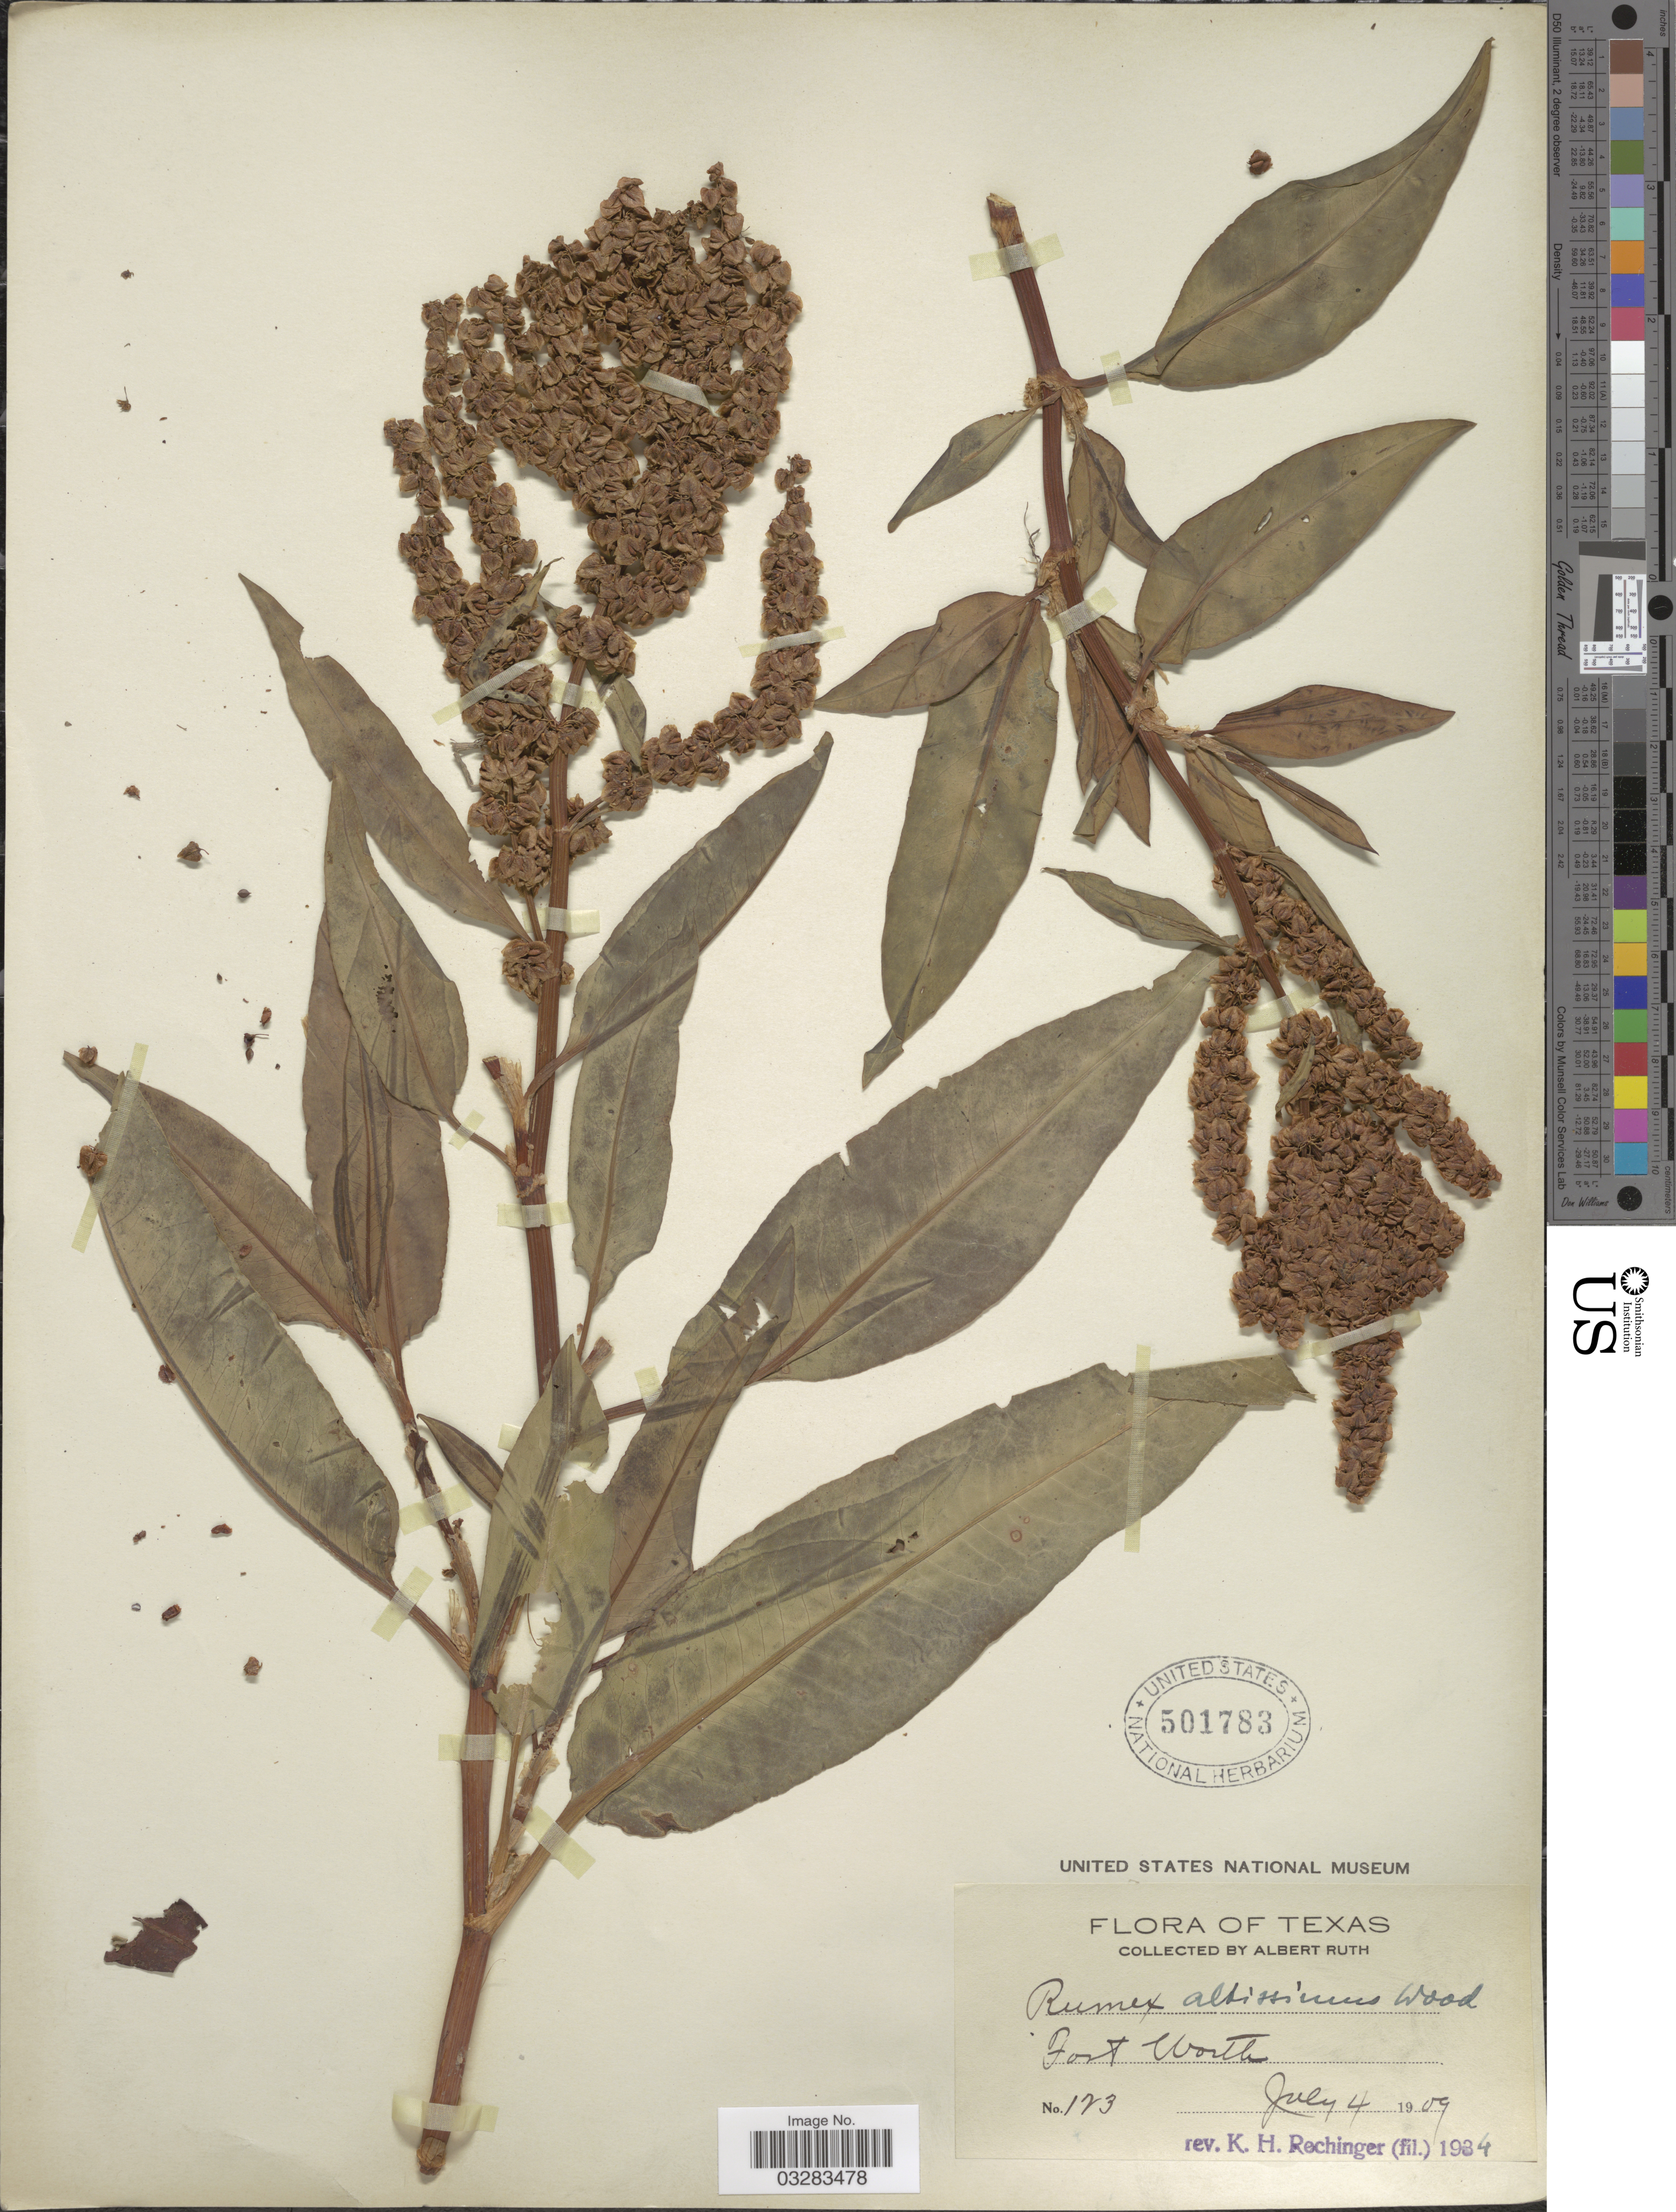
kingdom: Plantae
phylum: Tracheophyta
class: Magnoliopsida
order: Caryophyllales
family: Polygonaceae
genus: Rumex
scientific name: Rumex altissimus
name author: Alph. Wood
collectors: A. Ruth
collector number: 173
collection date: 1909-07-04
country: United States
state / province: Texas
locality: Fort Worth.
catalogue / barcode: US 501783